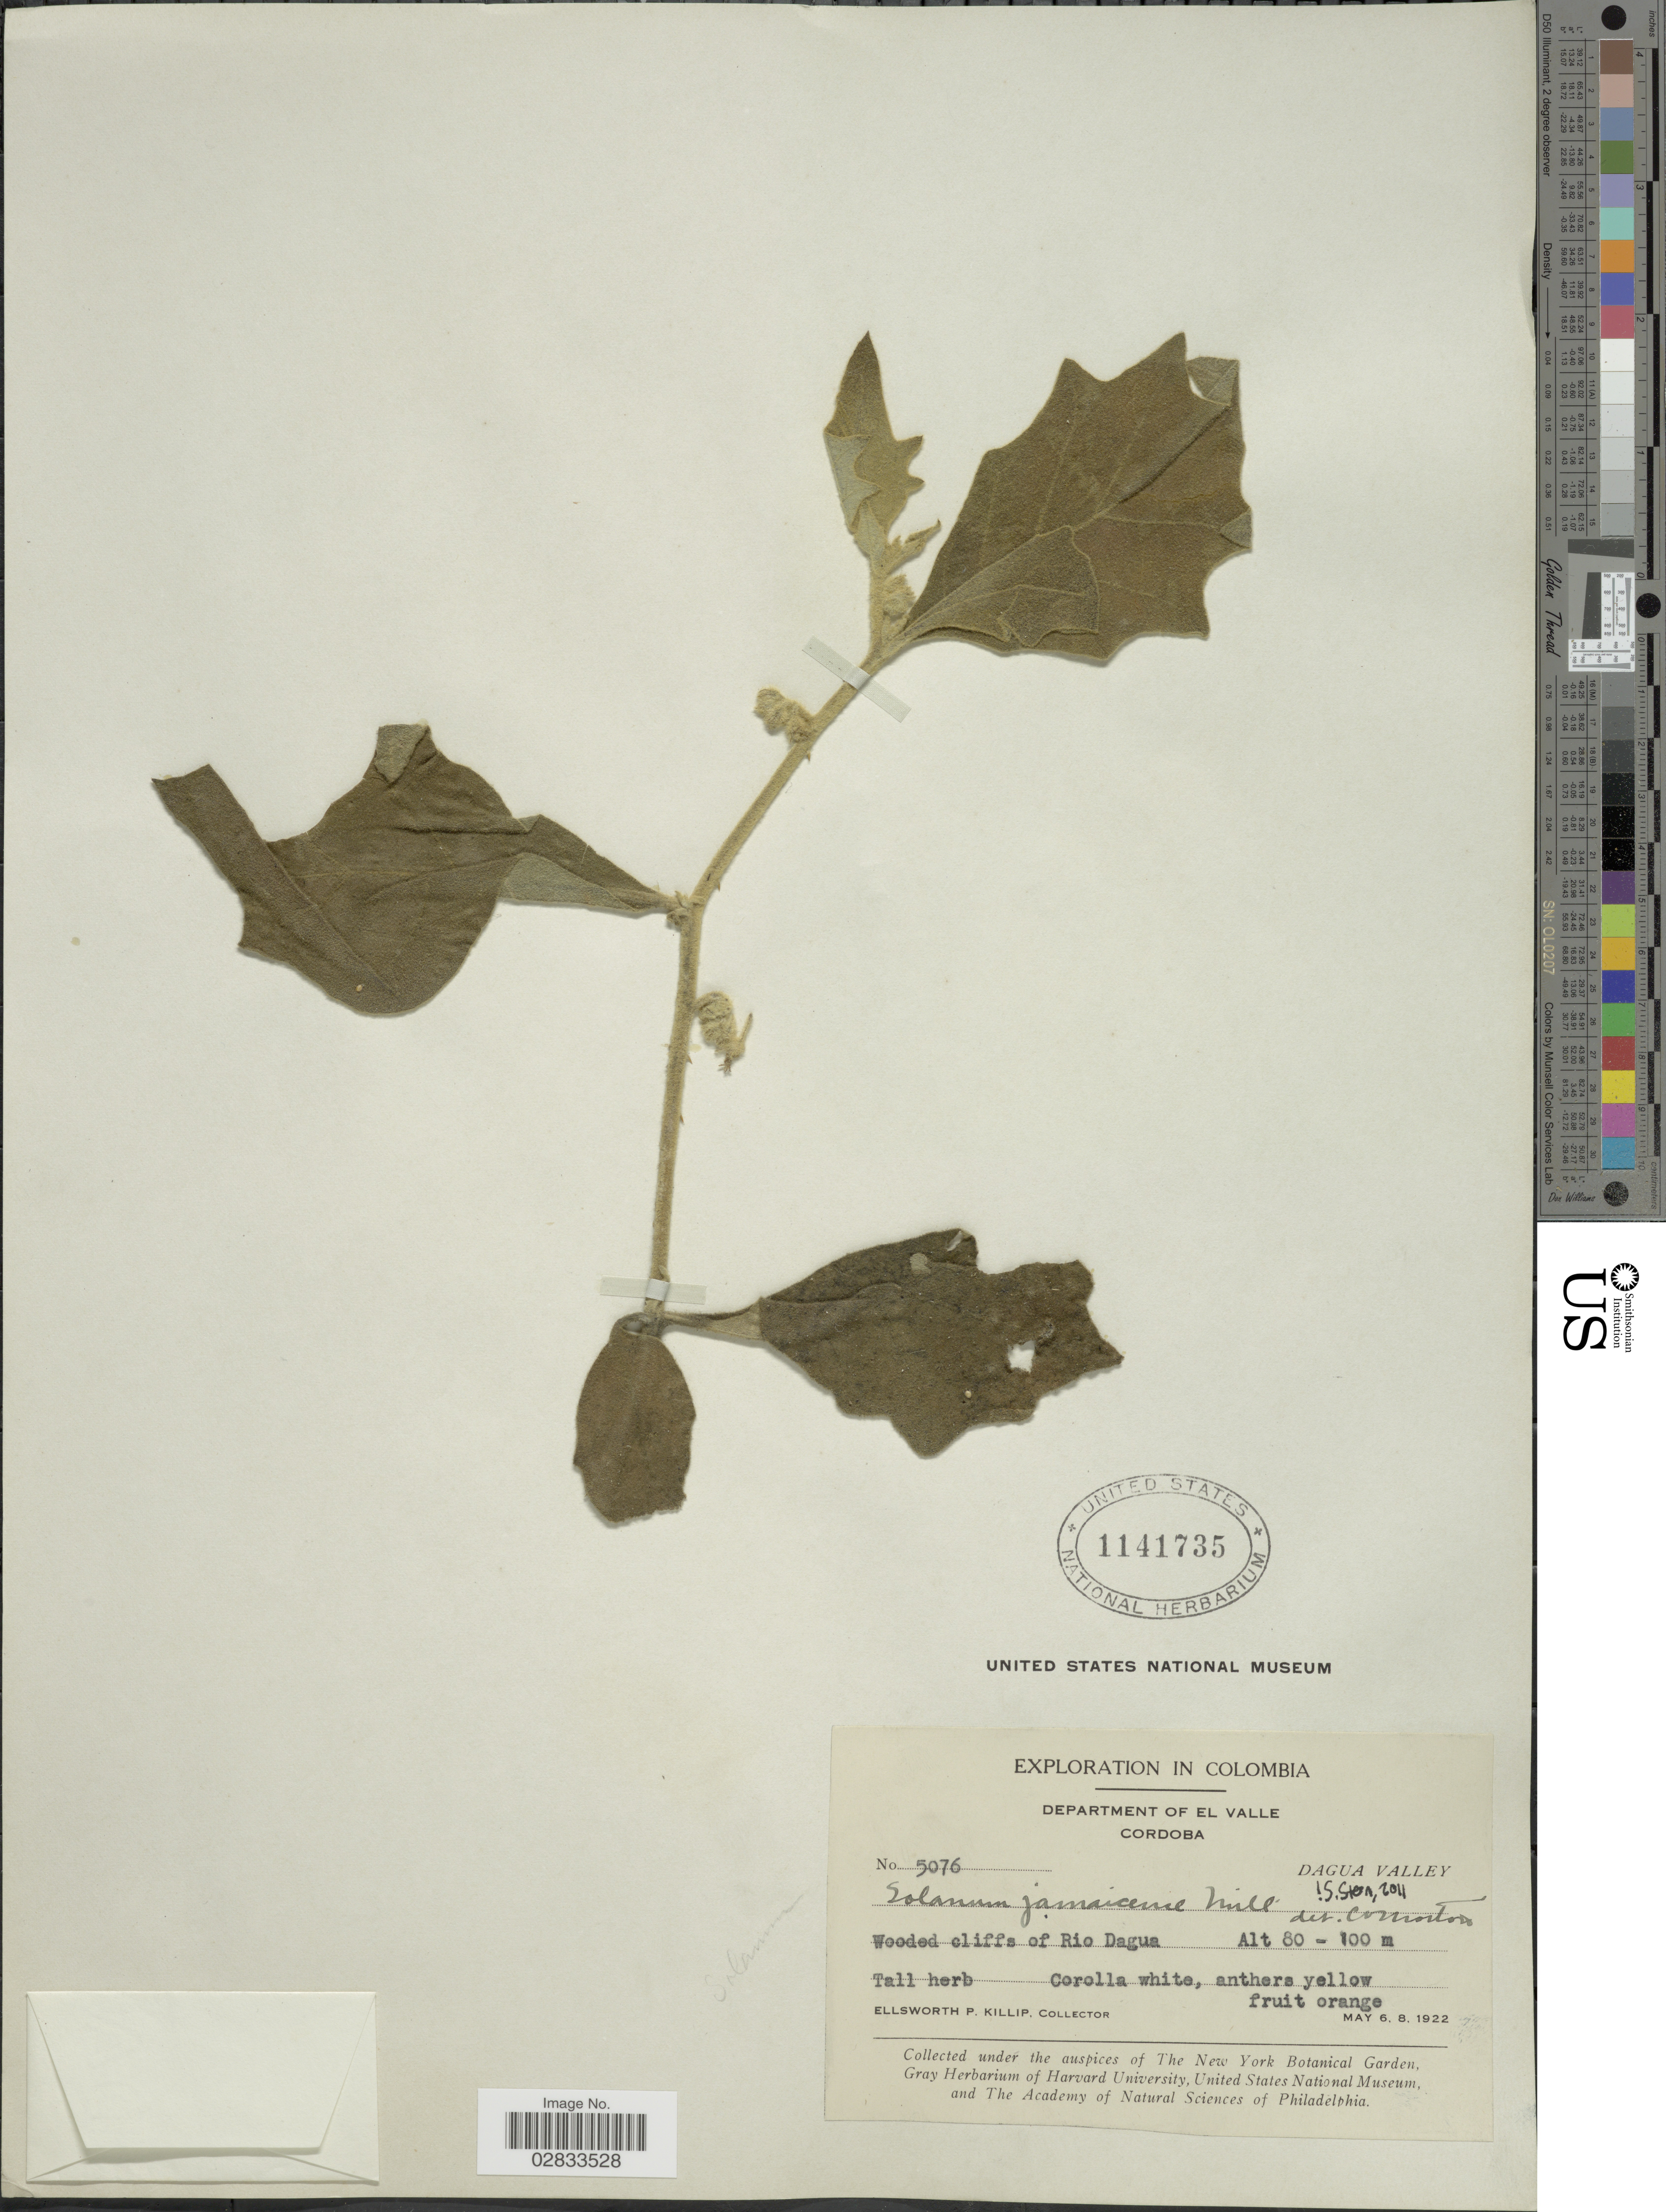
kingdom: Plantae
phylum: Tracheophyta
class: Magnoliopsida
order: Solanales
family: Solanaceae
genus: Solanum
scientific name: Solanum jamaicense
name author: Mill.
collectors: E. P. Killip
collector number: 5076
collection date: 1922-05-06/1922-05-08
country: Colombia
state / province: Valle del Cauca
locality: Department of El Valle. Cordoba. Dagua Valley. Wooded cliffs of Rio Dagua.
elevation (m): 80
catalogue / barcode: US 1141735